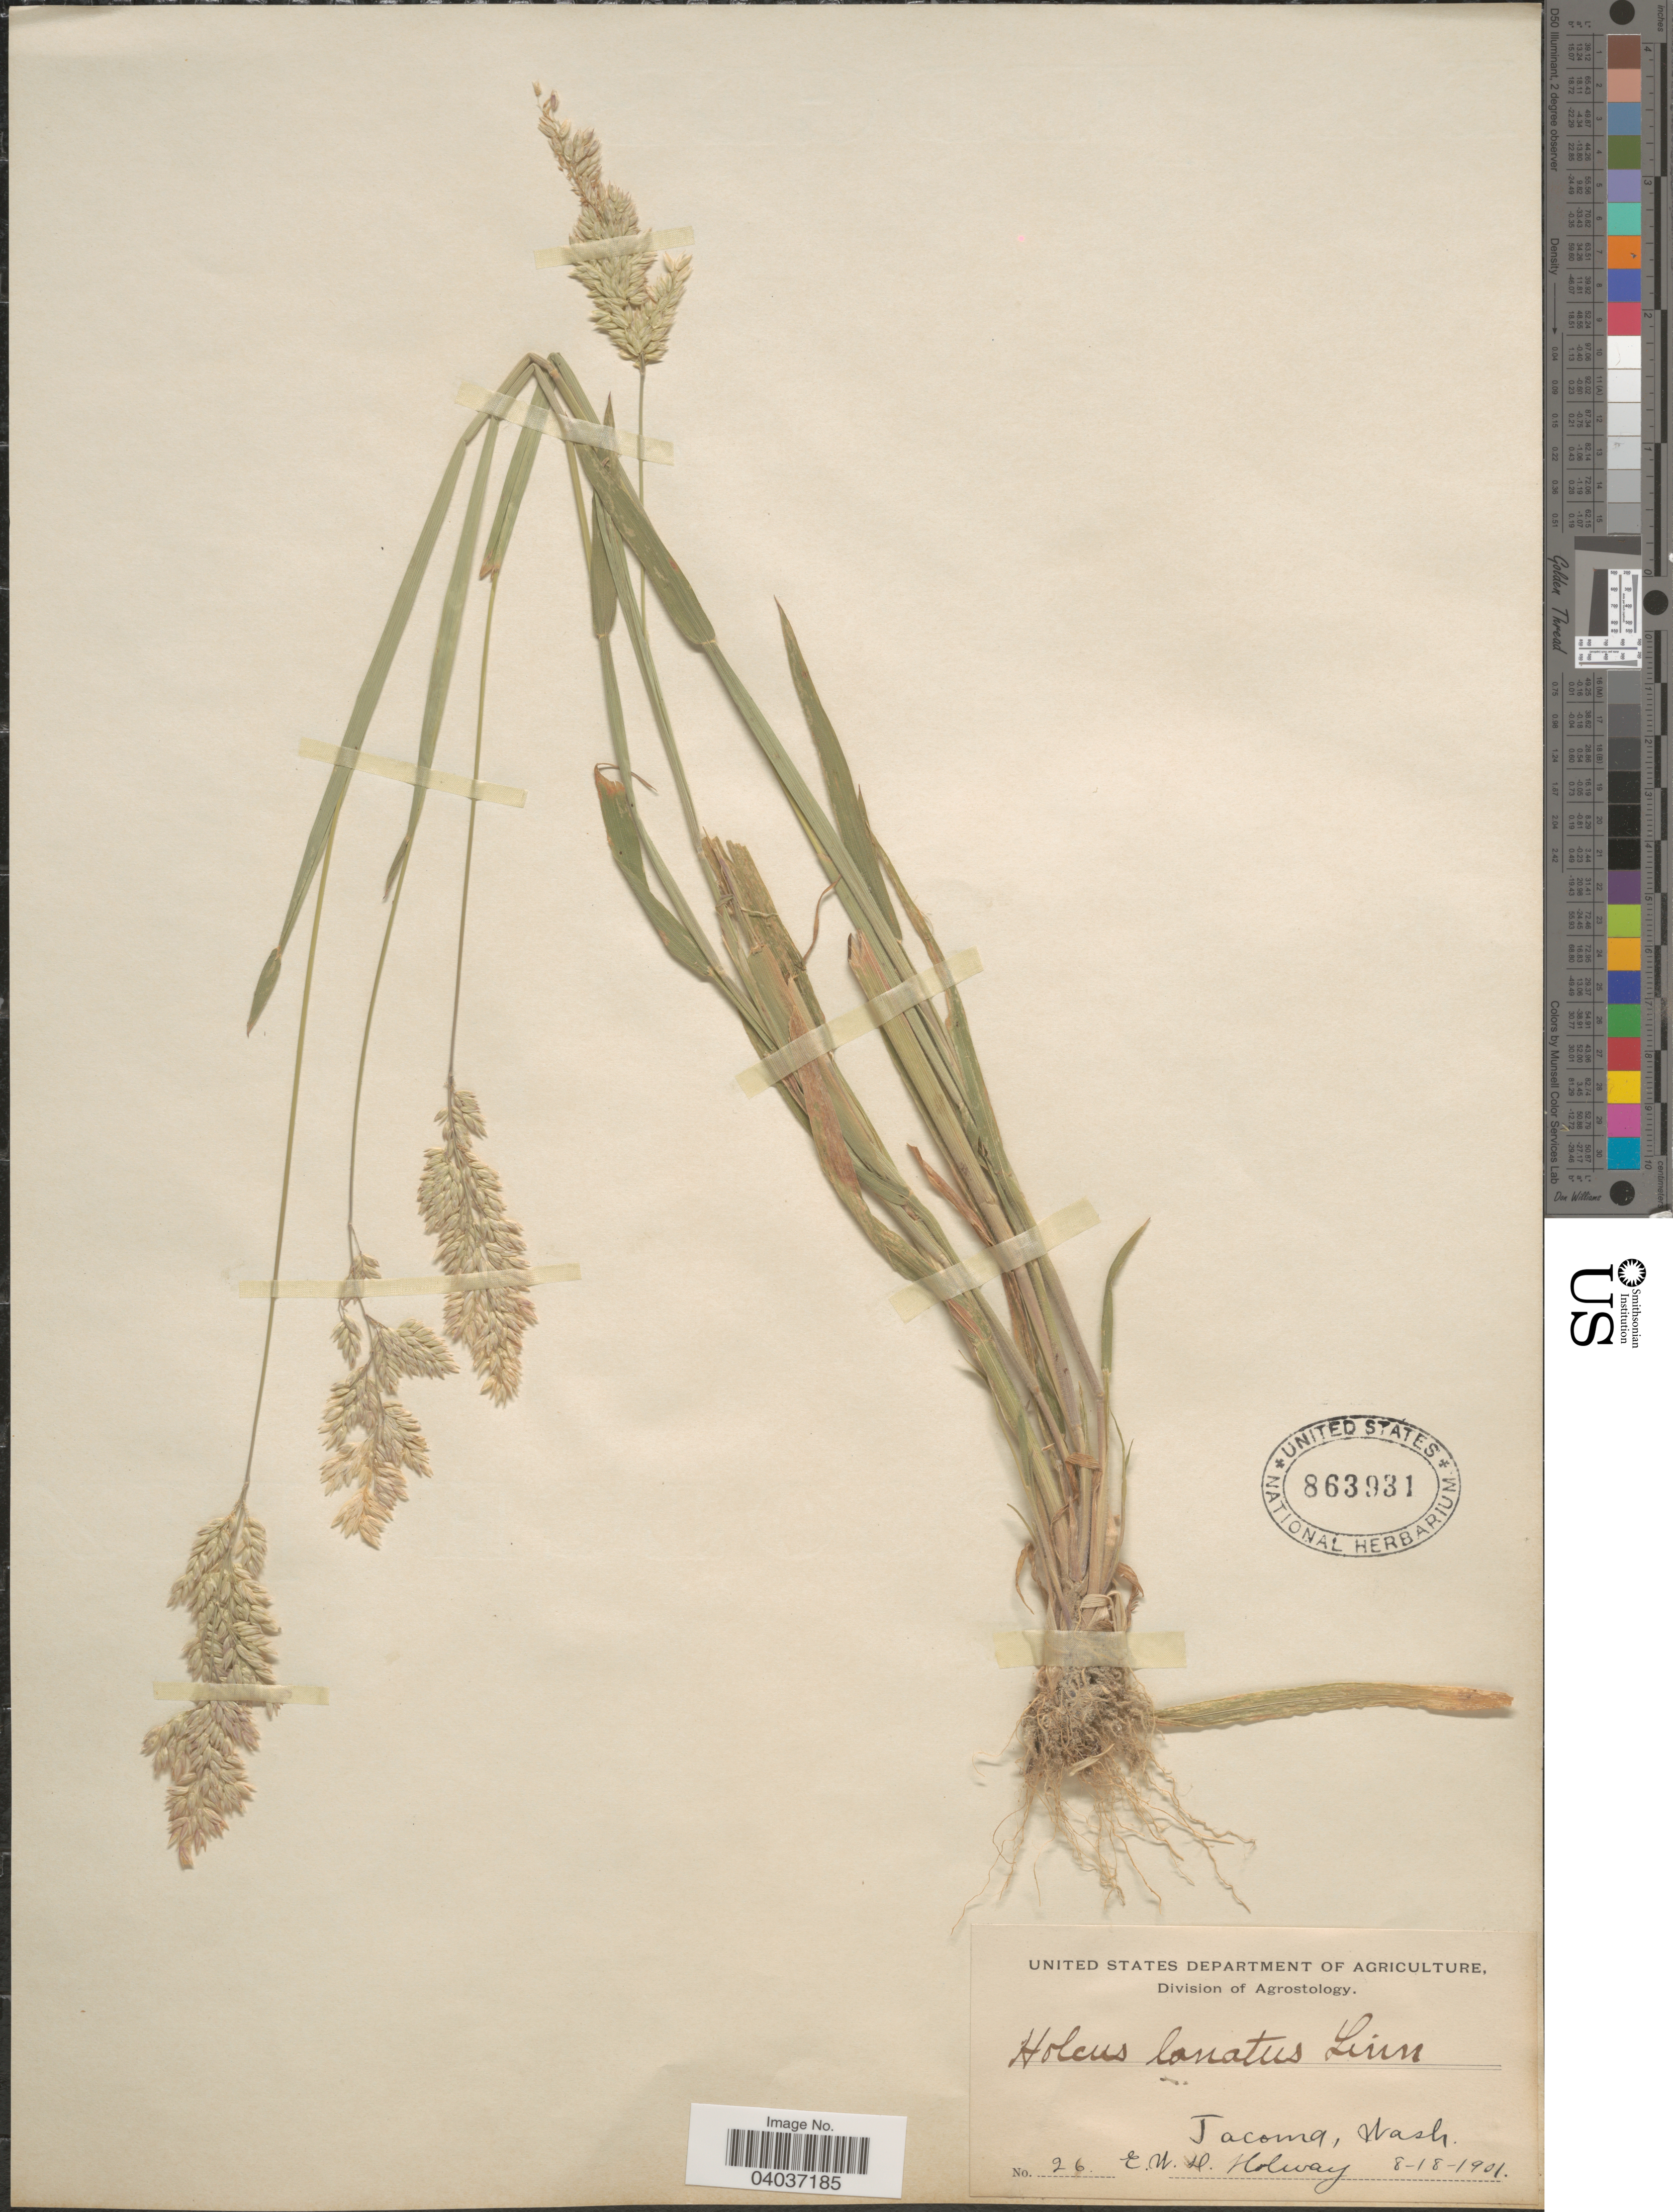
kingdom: Plantae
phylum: Tracheophyta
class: Liliopsida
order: Poales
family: Poaceae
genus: Holcus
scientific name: Holcus lanatus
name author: L.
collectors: E. W. D. Holway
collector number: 26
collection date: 1901-08-18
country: United States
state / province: Washington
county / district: Pierce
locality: Tacoma.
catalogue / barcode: US 863931